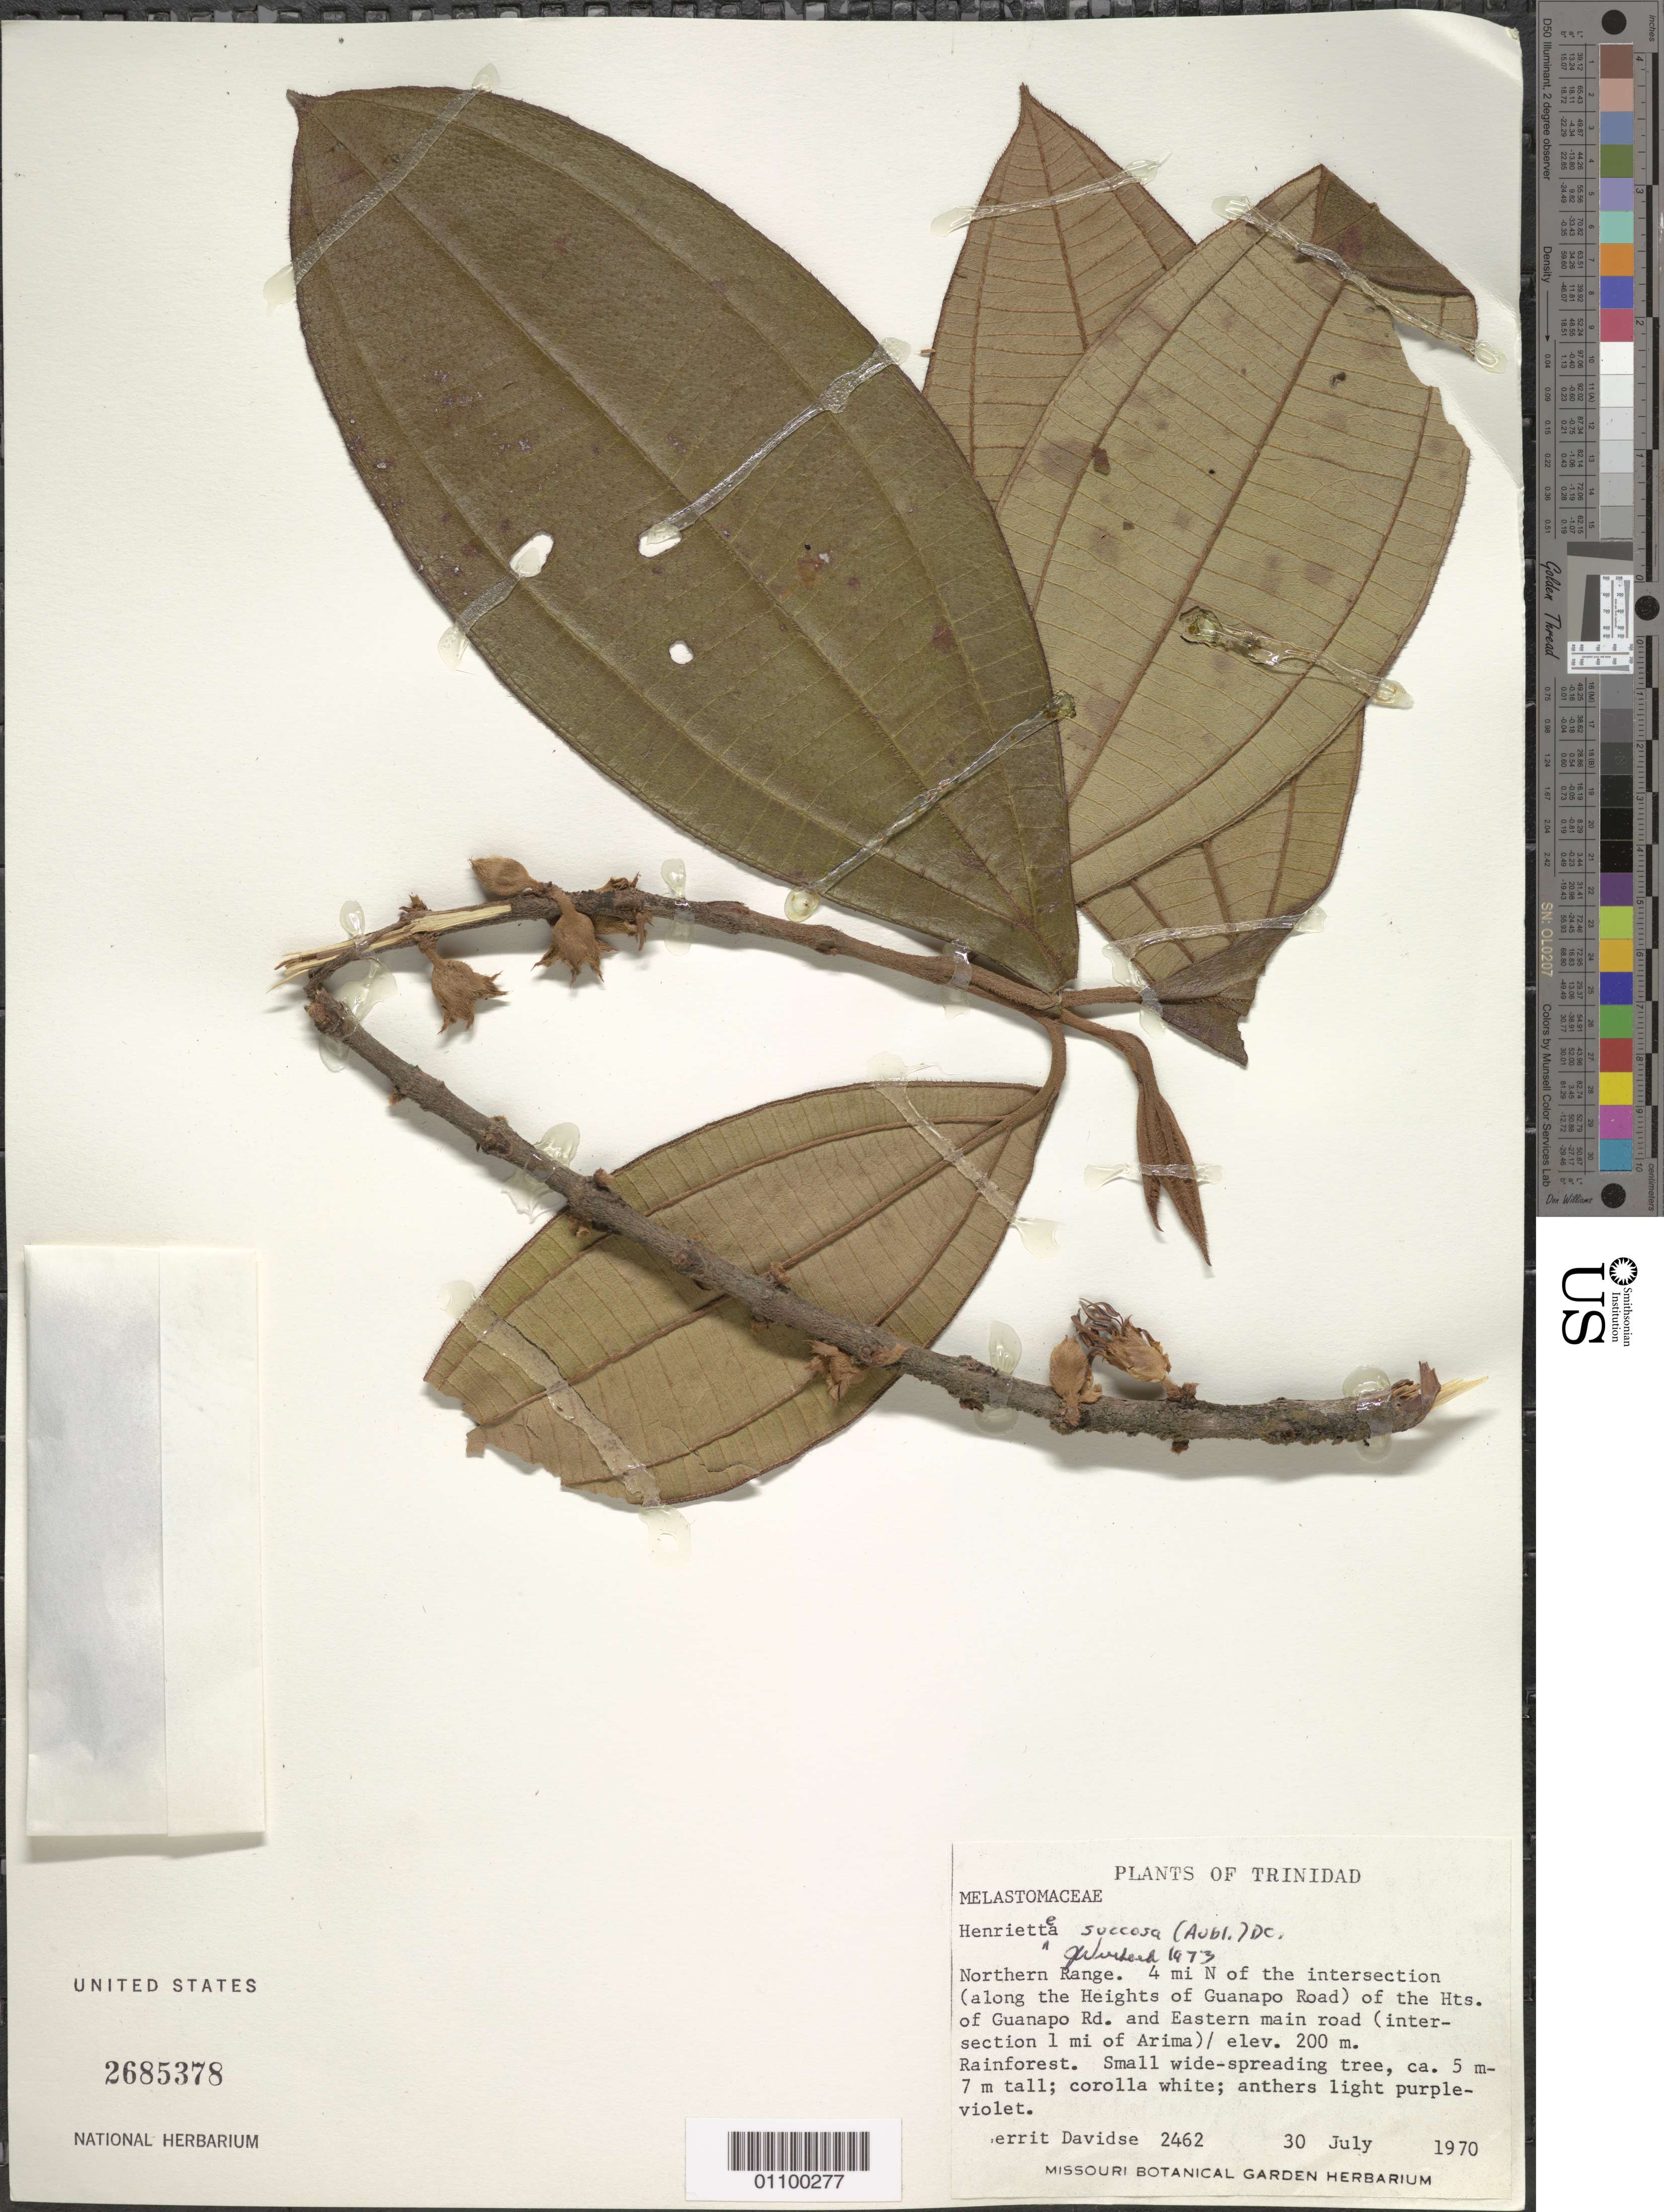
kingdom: Plantae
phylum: Tracheophyta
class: Magnoliopsida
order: Myrtales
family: Melastomataceae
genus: Henriettea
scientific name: Henriettea succosa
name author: (Aubl.) DC.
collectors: G. Davidse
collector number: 2462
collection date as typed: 30 Jul 1970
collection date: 1970-07-30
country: Trinidad and Tobago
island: Trinidad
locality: N Range: 4 mi N of the intersection (along the Heights of Guanapo Road) of the Hts. of Guanapo Rd. and E main road (intersection 1 mi of Arima)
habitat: rainforest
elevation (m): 200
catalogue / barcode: US 2685378